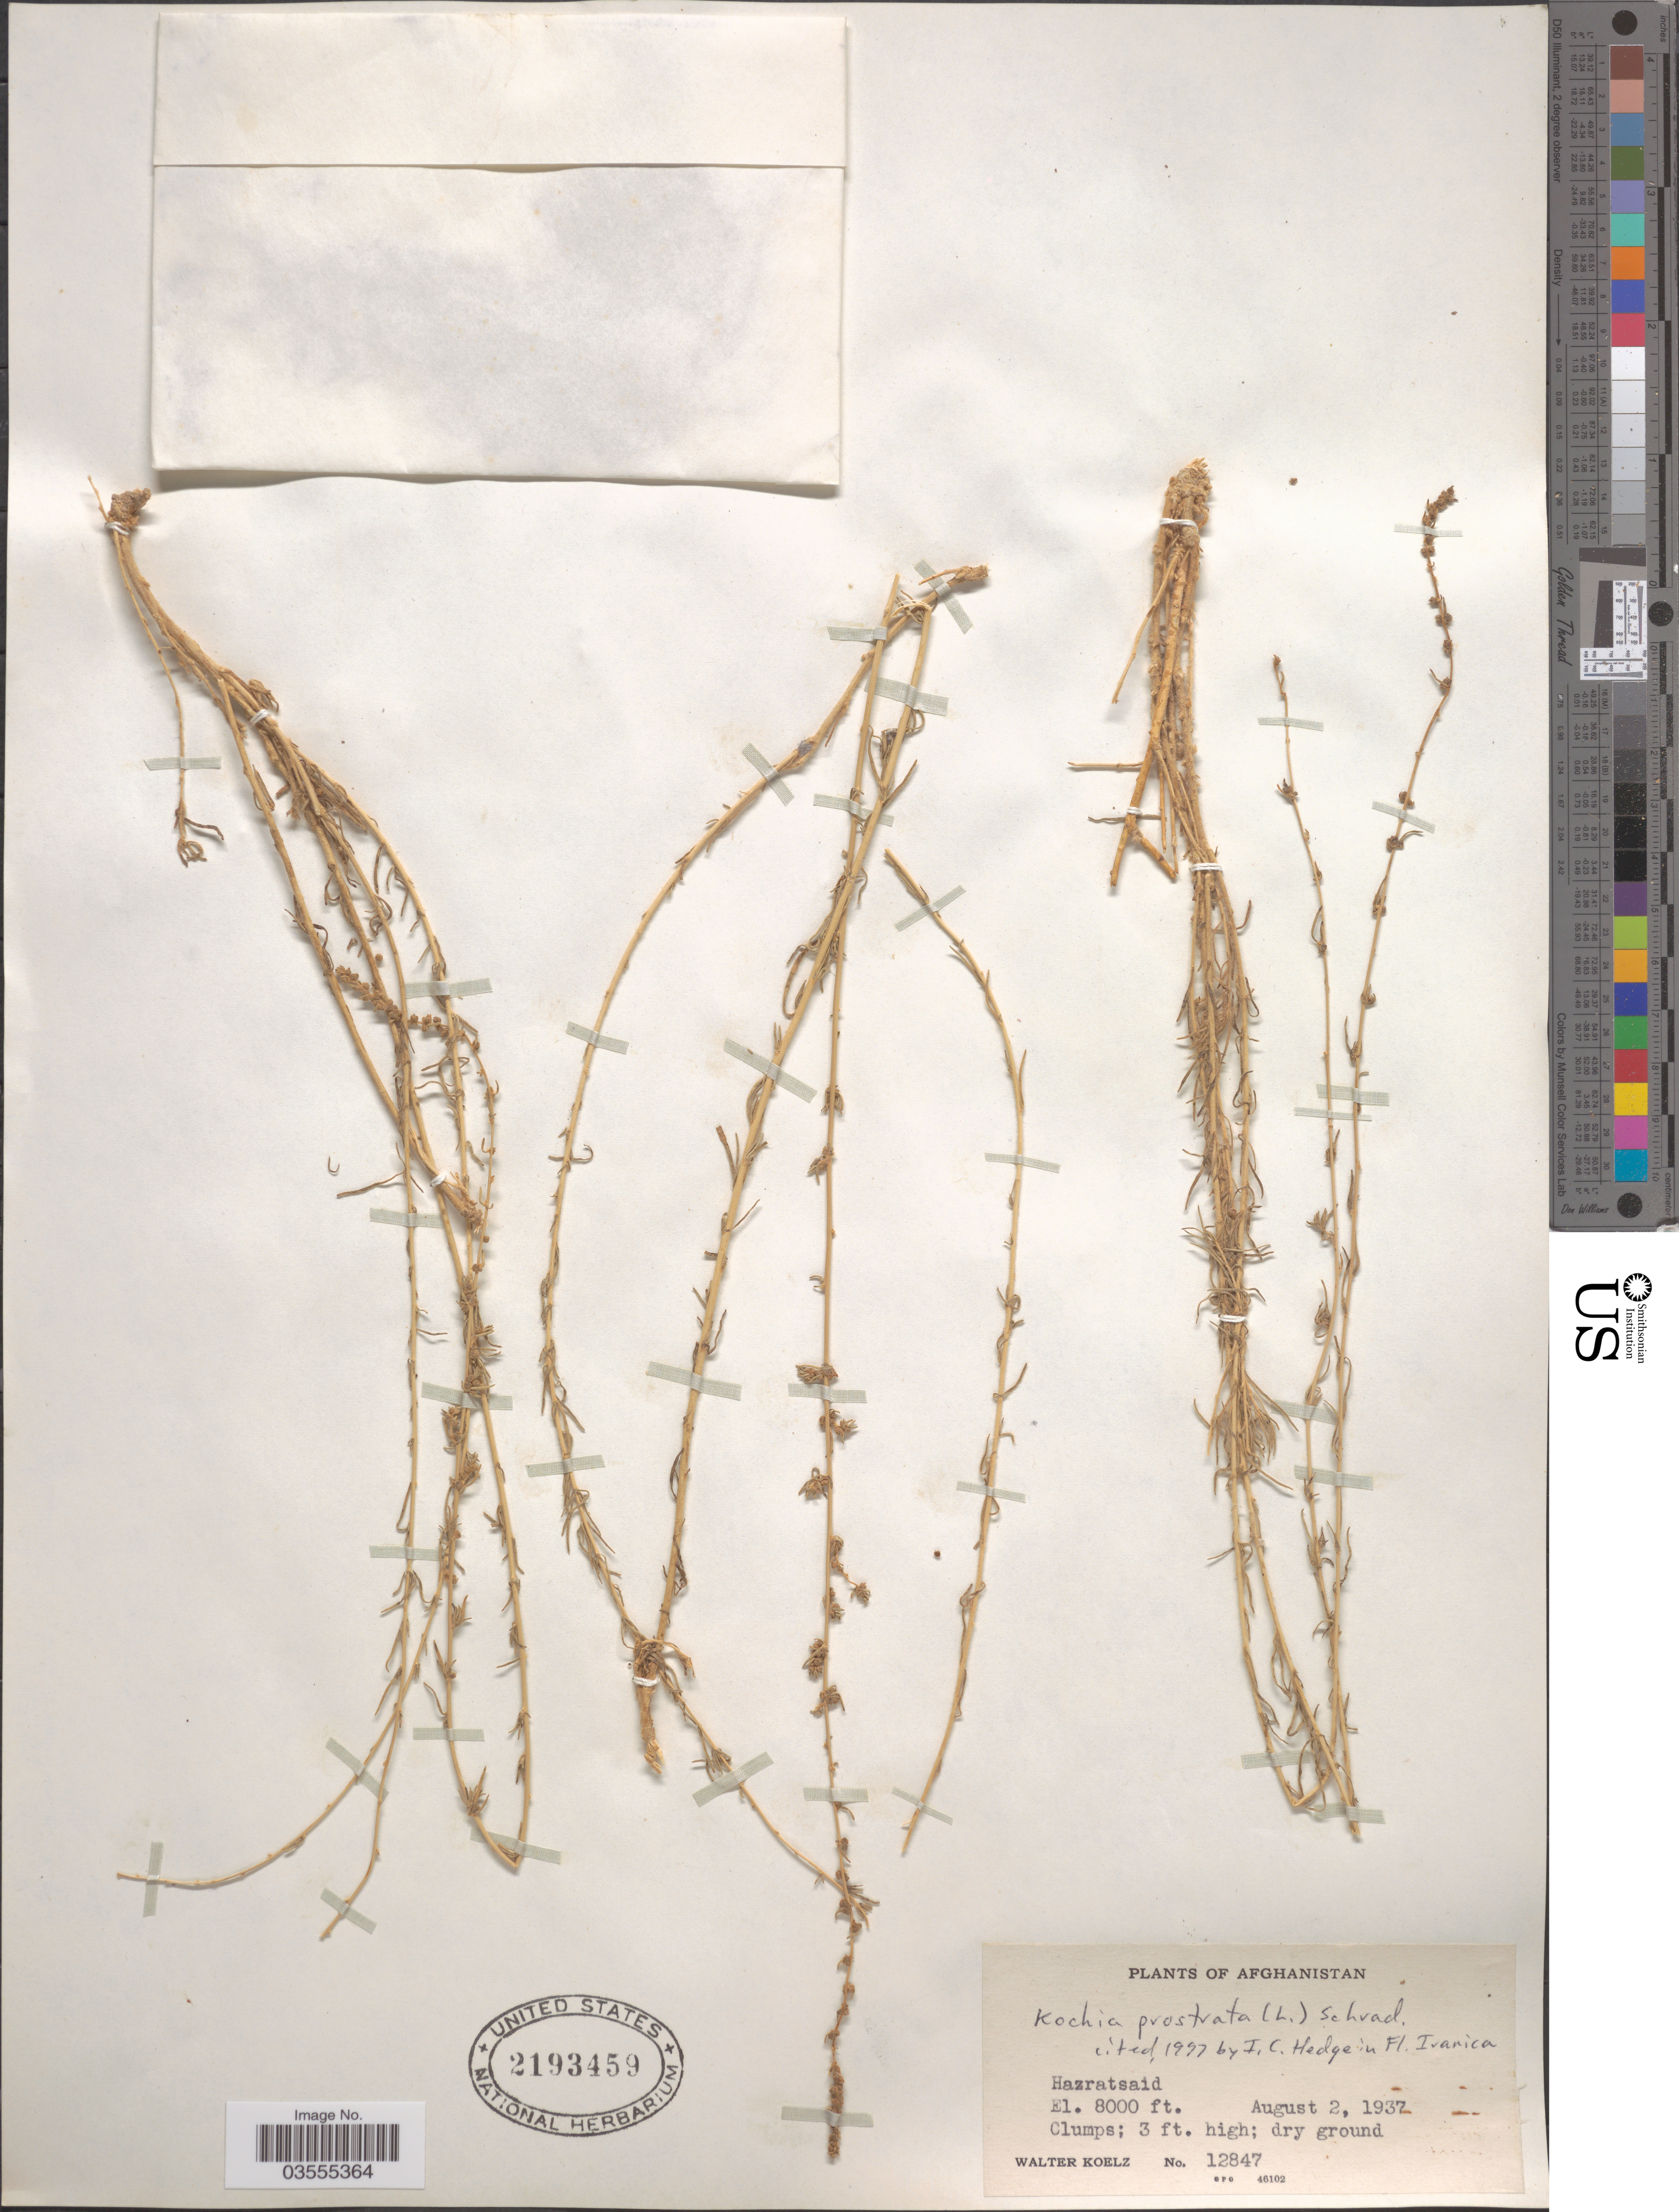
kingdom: Plantae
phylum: Tracheophyta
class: Magnoliopsida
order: Caryophyllales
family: Amaranthaceae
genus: Bassia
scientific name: Bassia prostrata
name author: (L.) Beck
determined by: U.S. National Herbarium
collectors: W. N. Koelz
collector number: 12847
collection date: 1937-08-02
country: Afghanistan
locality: Hazratsaid.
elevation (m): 2438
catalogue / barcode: US 2193459